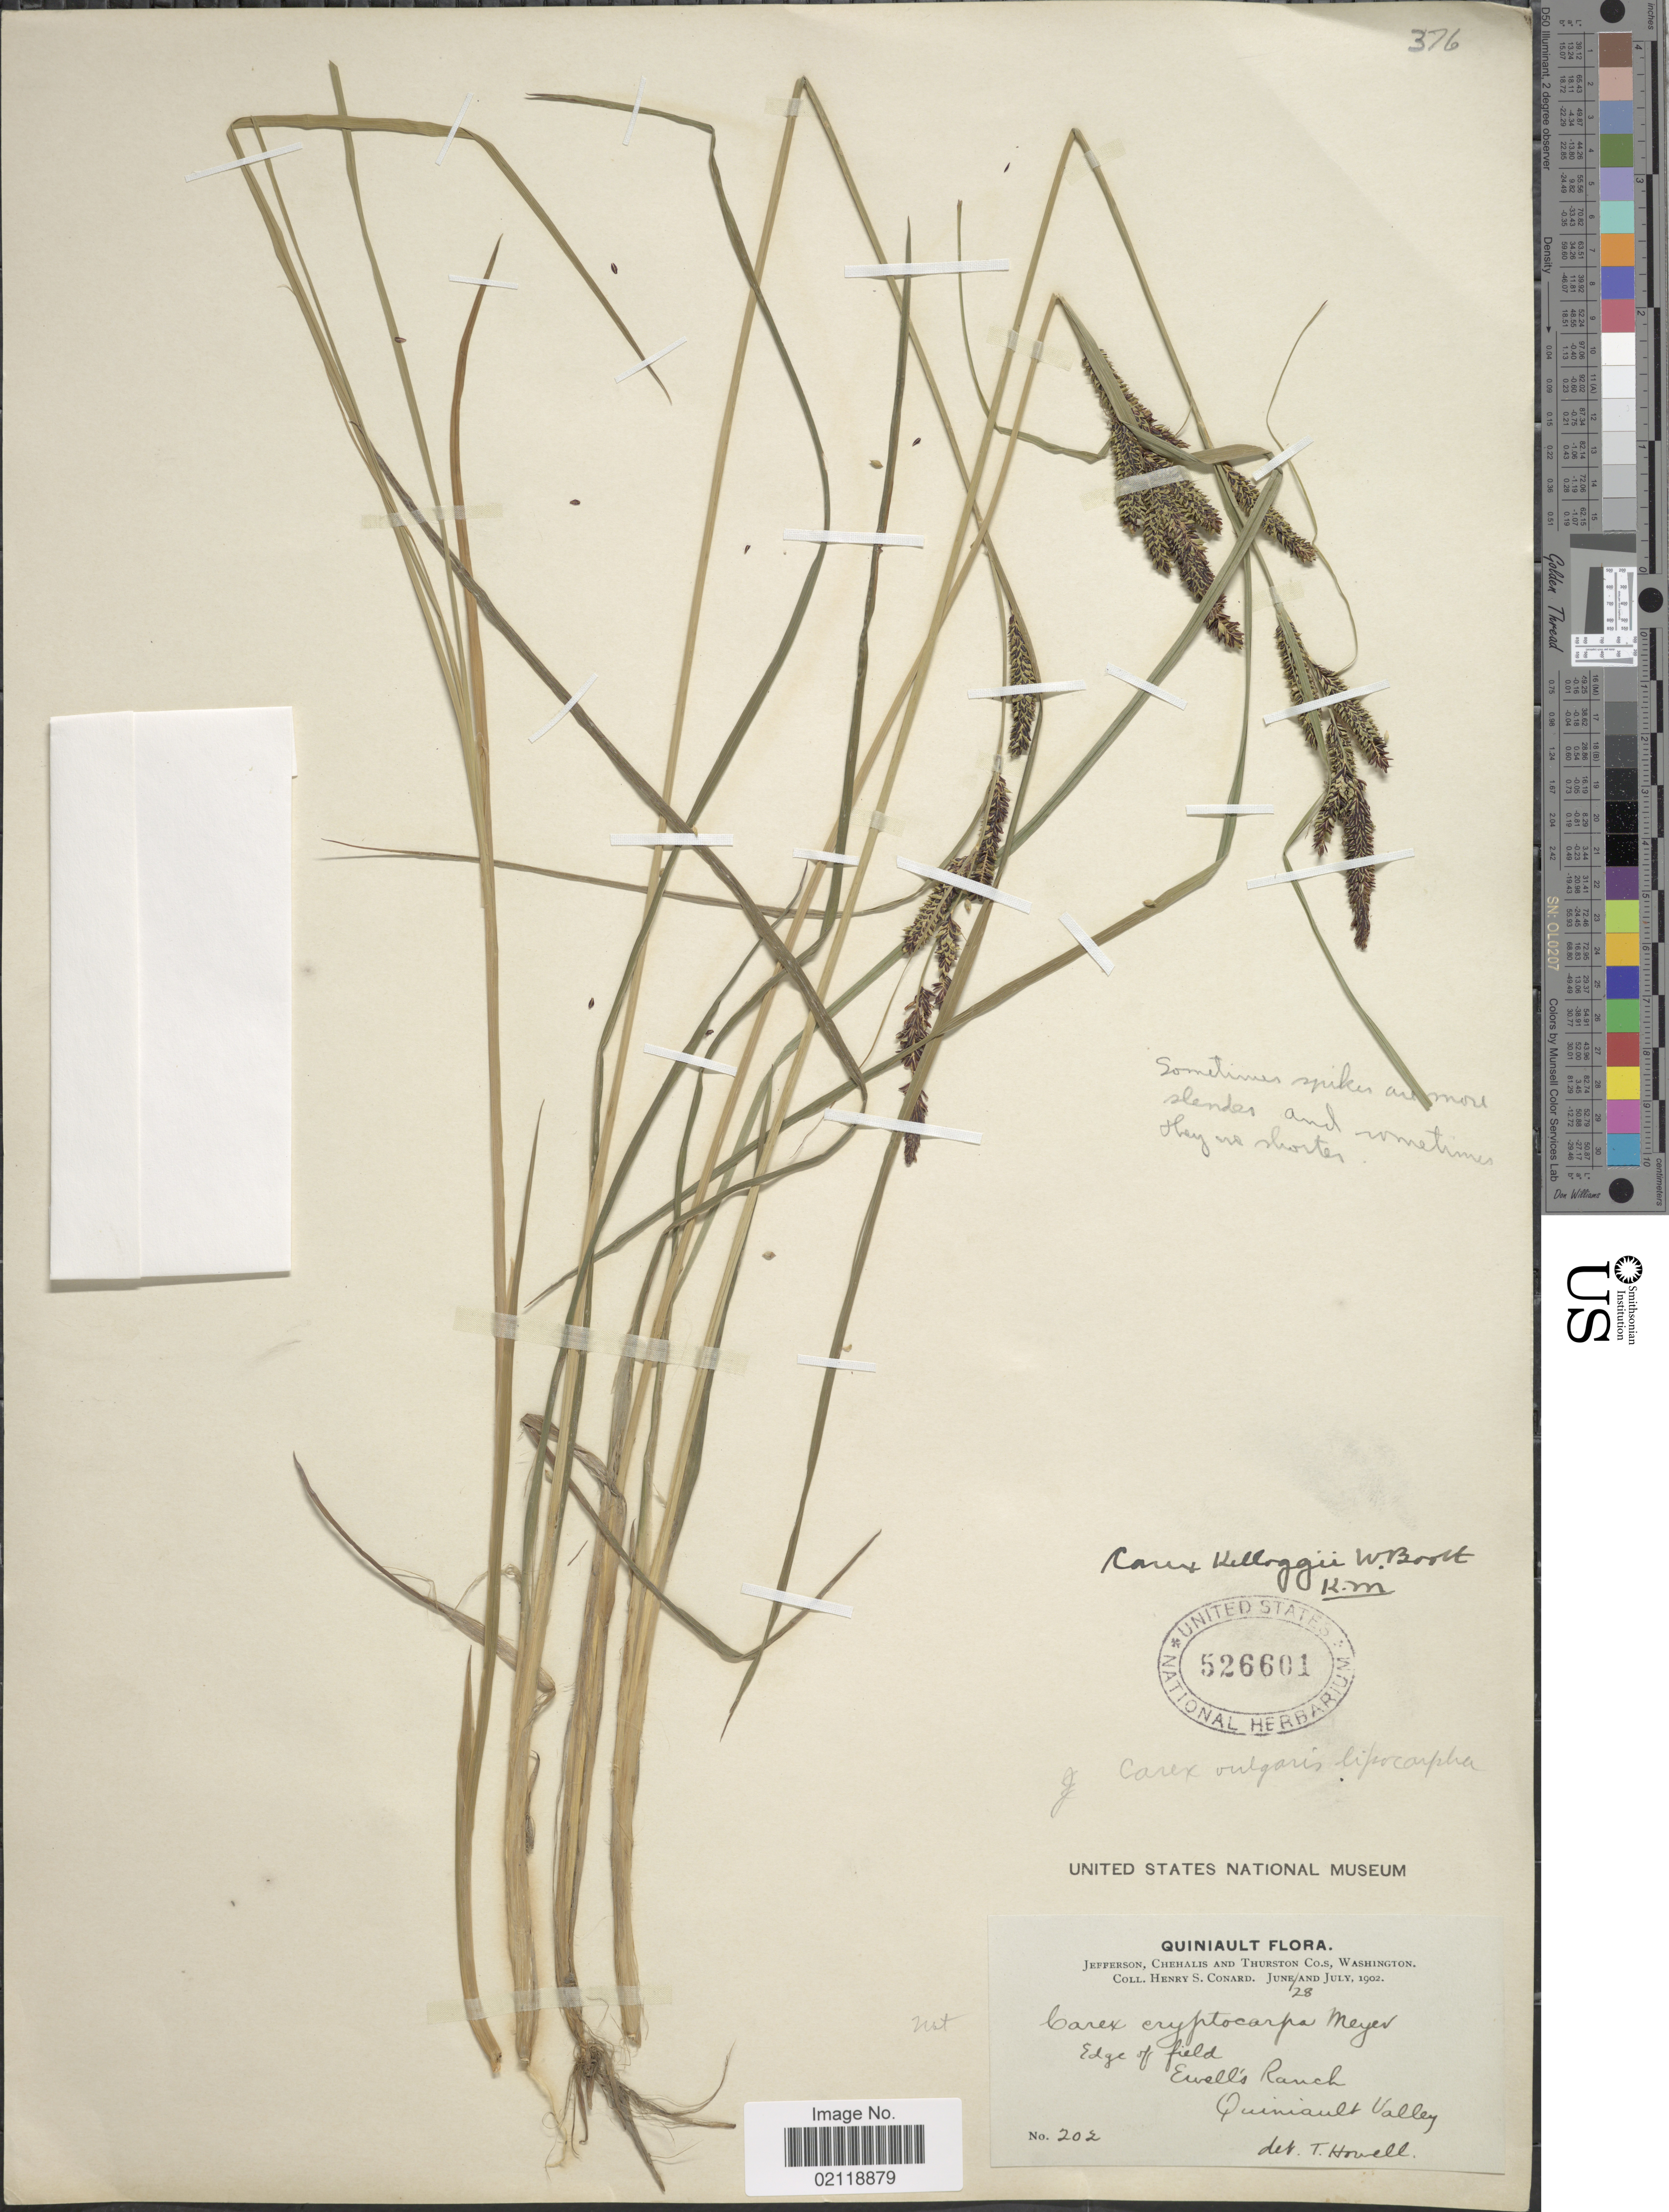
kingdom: Plantae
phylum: Tracheophyta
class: Liliopsida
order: Poales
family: Cyperaceae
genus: Carex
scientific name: Carex kelloggii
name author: W. Boott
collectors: H. S. Conard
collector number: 202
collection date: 1902-06-28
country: United States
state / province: Washington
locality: Quiniault, edge of field, Ewell's Ranch, Quiniault Valley.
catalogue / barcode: US 526601